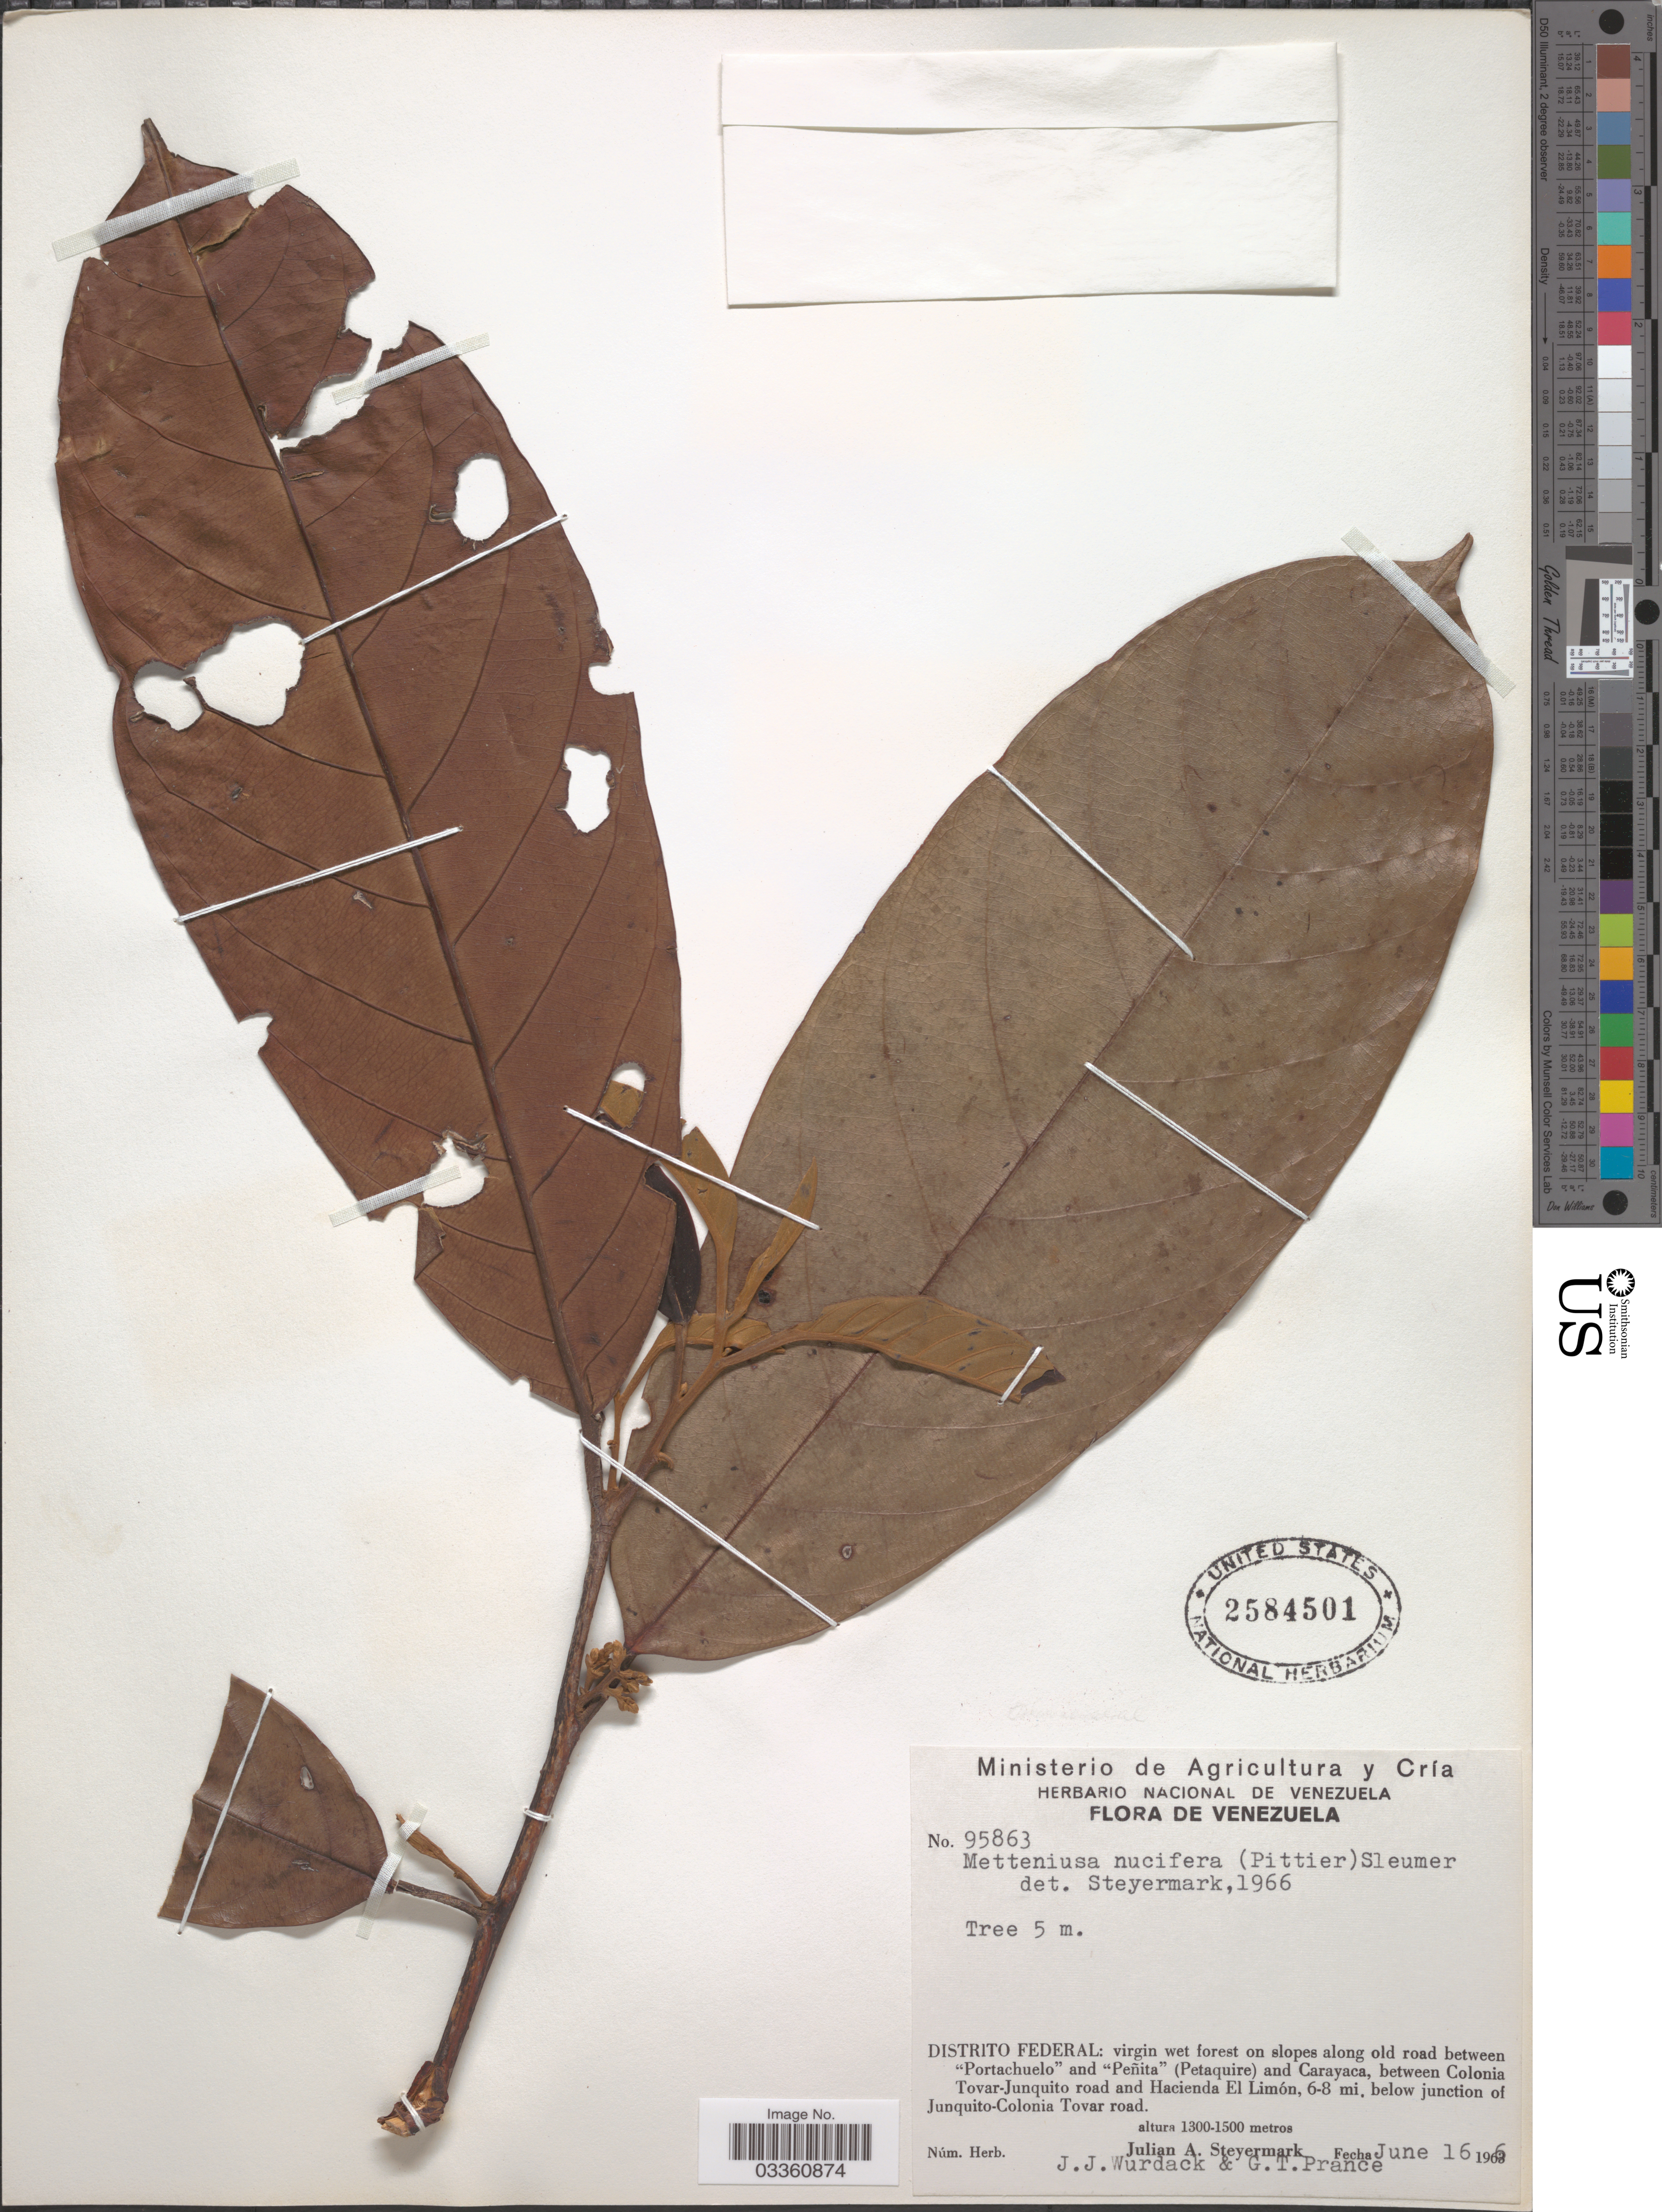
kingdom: Plantae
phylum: Tracheophyta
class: Magnoliopsida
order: Metteniusales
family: Metteniusaceae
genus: Metteniusa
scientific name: Metteniusa nucifera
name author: (Pittier) Sleumer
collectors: J. Steyermark, J. J. Wurdack & G. T. Prance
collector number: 95863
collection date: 1966-06-16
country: Venezuela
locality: Distrito Federal: virgin wet forest on slopes along old road between "Portachuelo" and "Peñita" (Petaquire) and Carayaca, between Colonia Tovar-Junquito road and Hacienda El Limón, 6-8 mi. below junction of Junquito-Colonia Tovar road.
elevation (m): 1300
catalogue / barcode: US 2574501